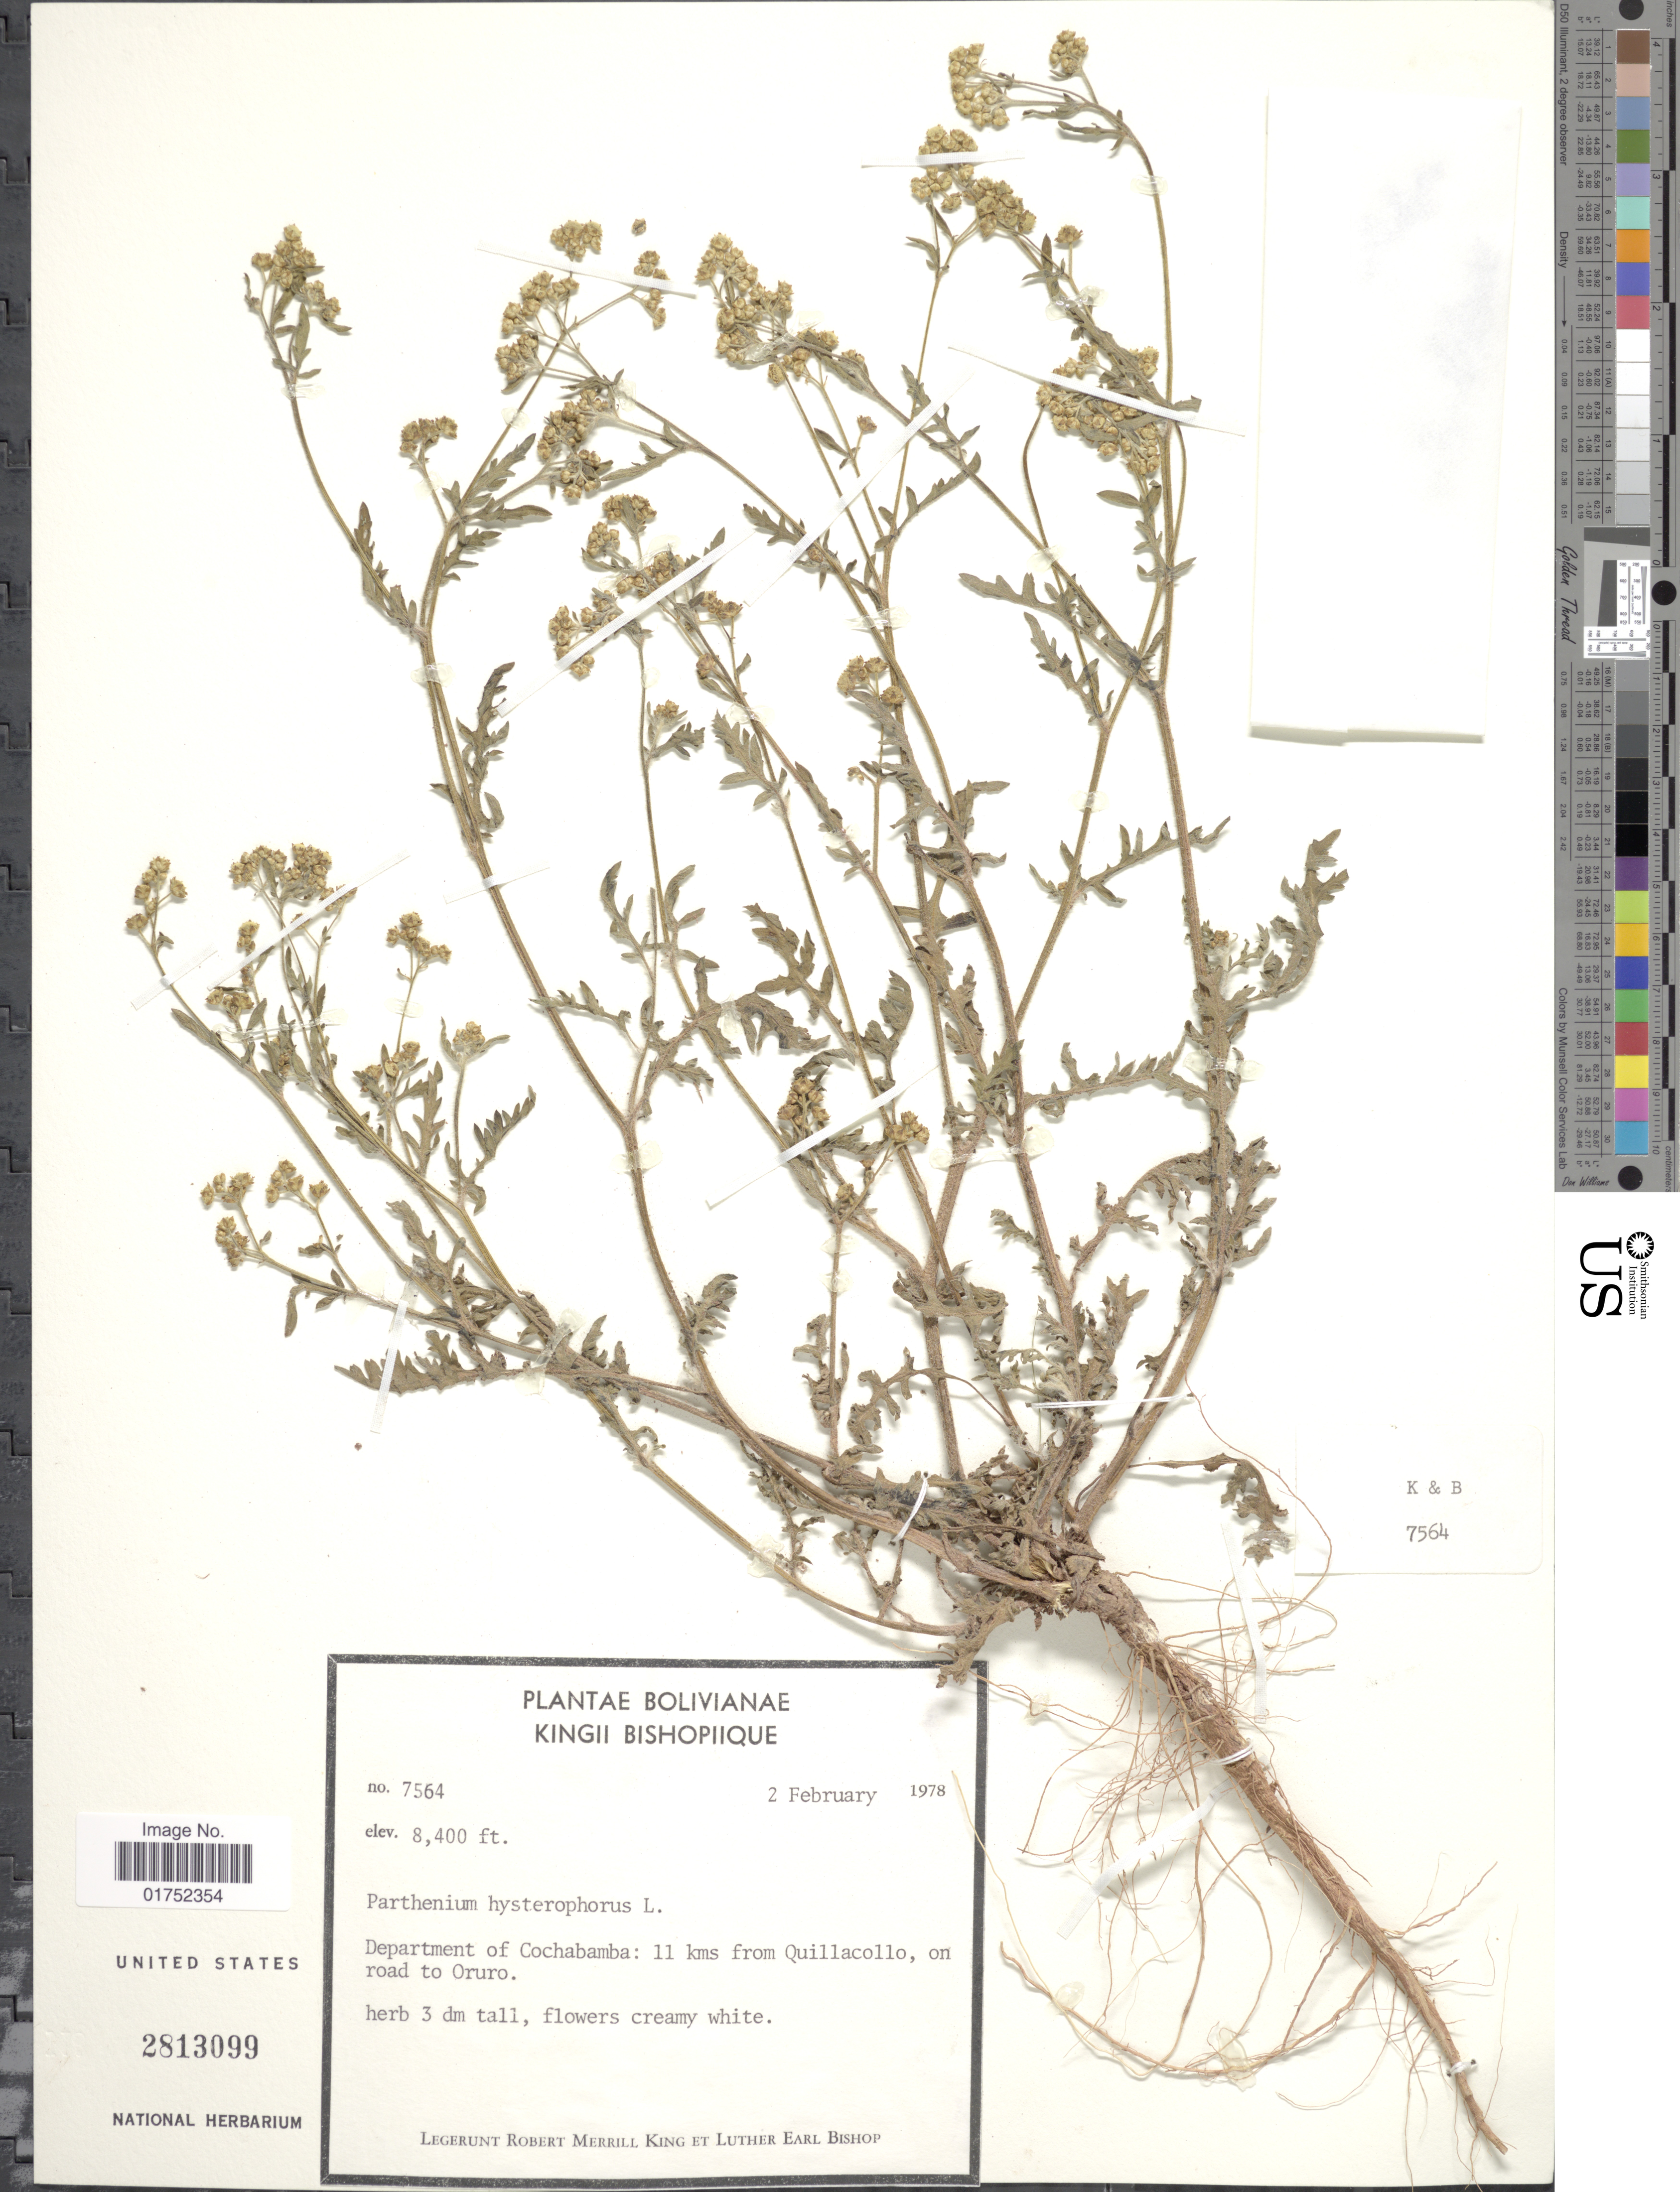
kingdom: Plantae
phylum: Tracheophyta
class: Magnoliopsida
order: Asterales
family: Asteraceae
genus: Parthenium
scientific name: Parthenium hysterophorus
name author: L.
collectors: R. M. King & L. E. Bishop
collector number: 7564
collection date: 1978-02-02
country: Bolivia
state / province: Cochabamba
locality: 11 kms from Quillacollo, on road to Oruro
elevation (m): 2560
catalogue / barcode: US 2813099